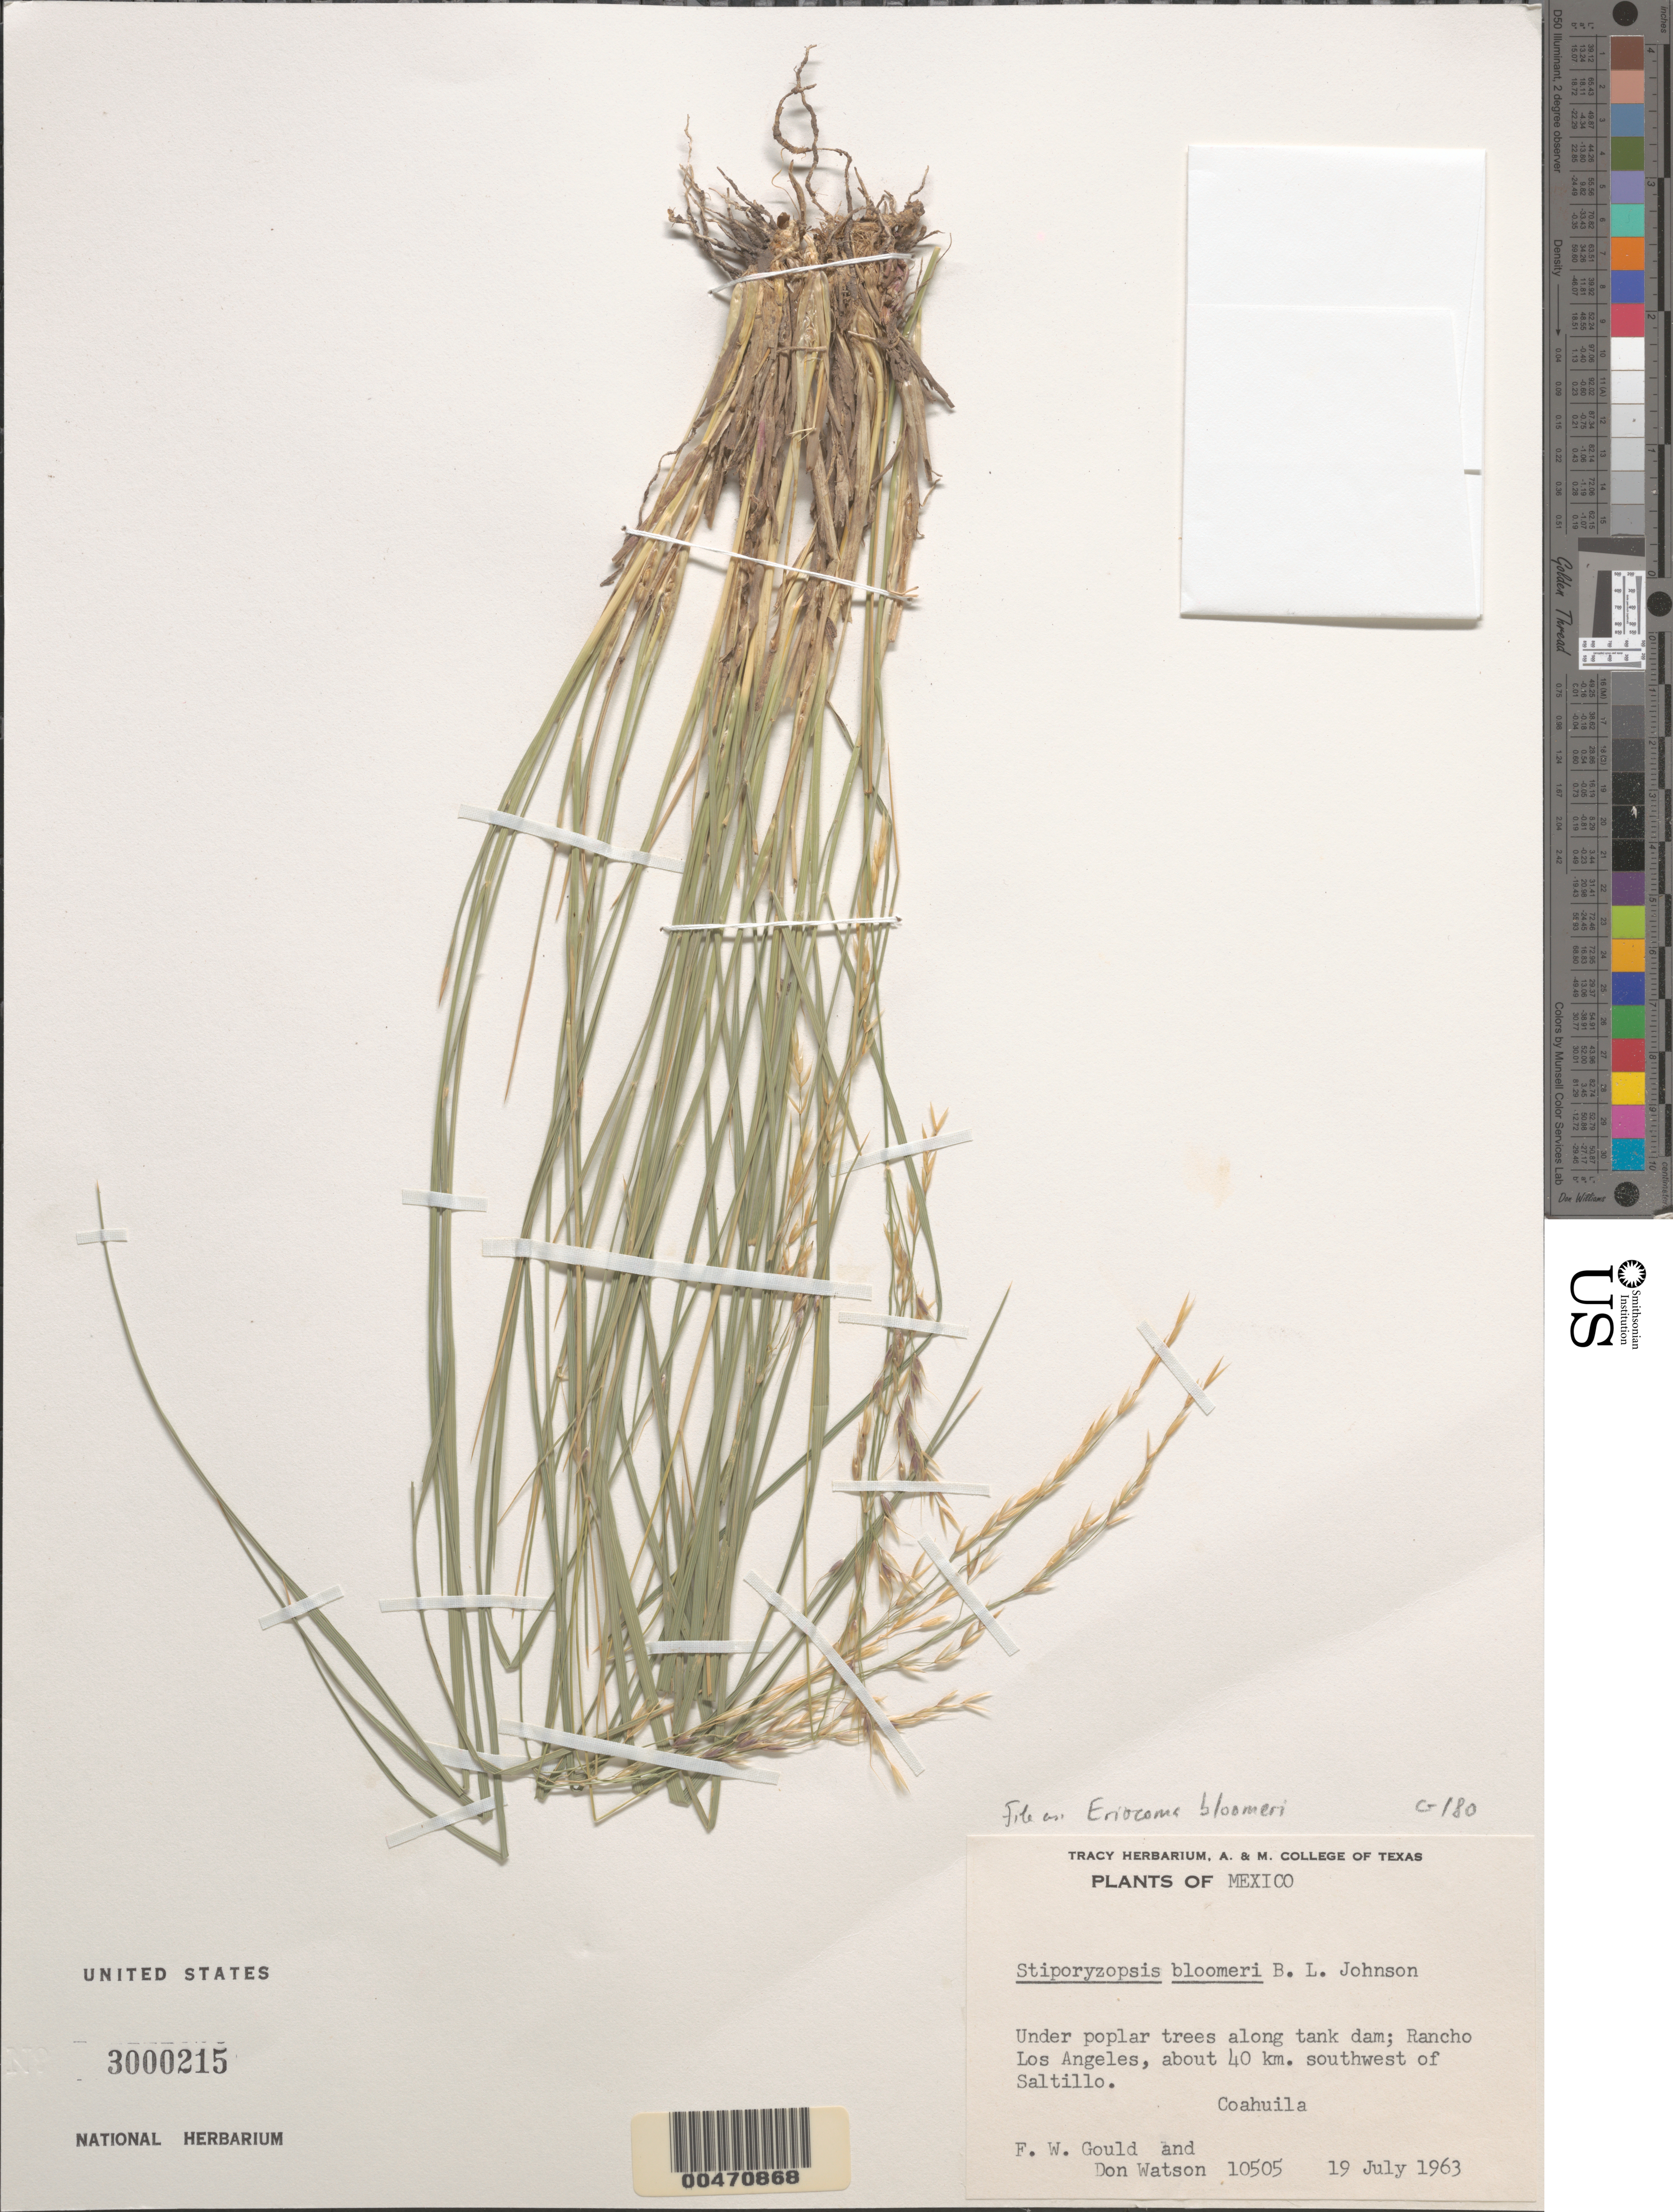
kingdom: Plantae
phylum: Tracheophyta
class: Liliopsida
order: Poales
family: Poaceae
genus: Eriocoma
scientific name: Eriocoma bloomeri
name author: Romasch.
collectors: F. W. Gould & D. Watson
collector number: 10505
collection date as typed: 19 Jul 1963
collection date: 1963-07-19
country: Mexico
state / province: Coahuila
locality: Rancho Los Angeles, about 40 km SW of Saltillo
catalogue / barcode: US 3000215